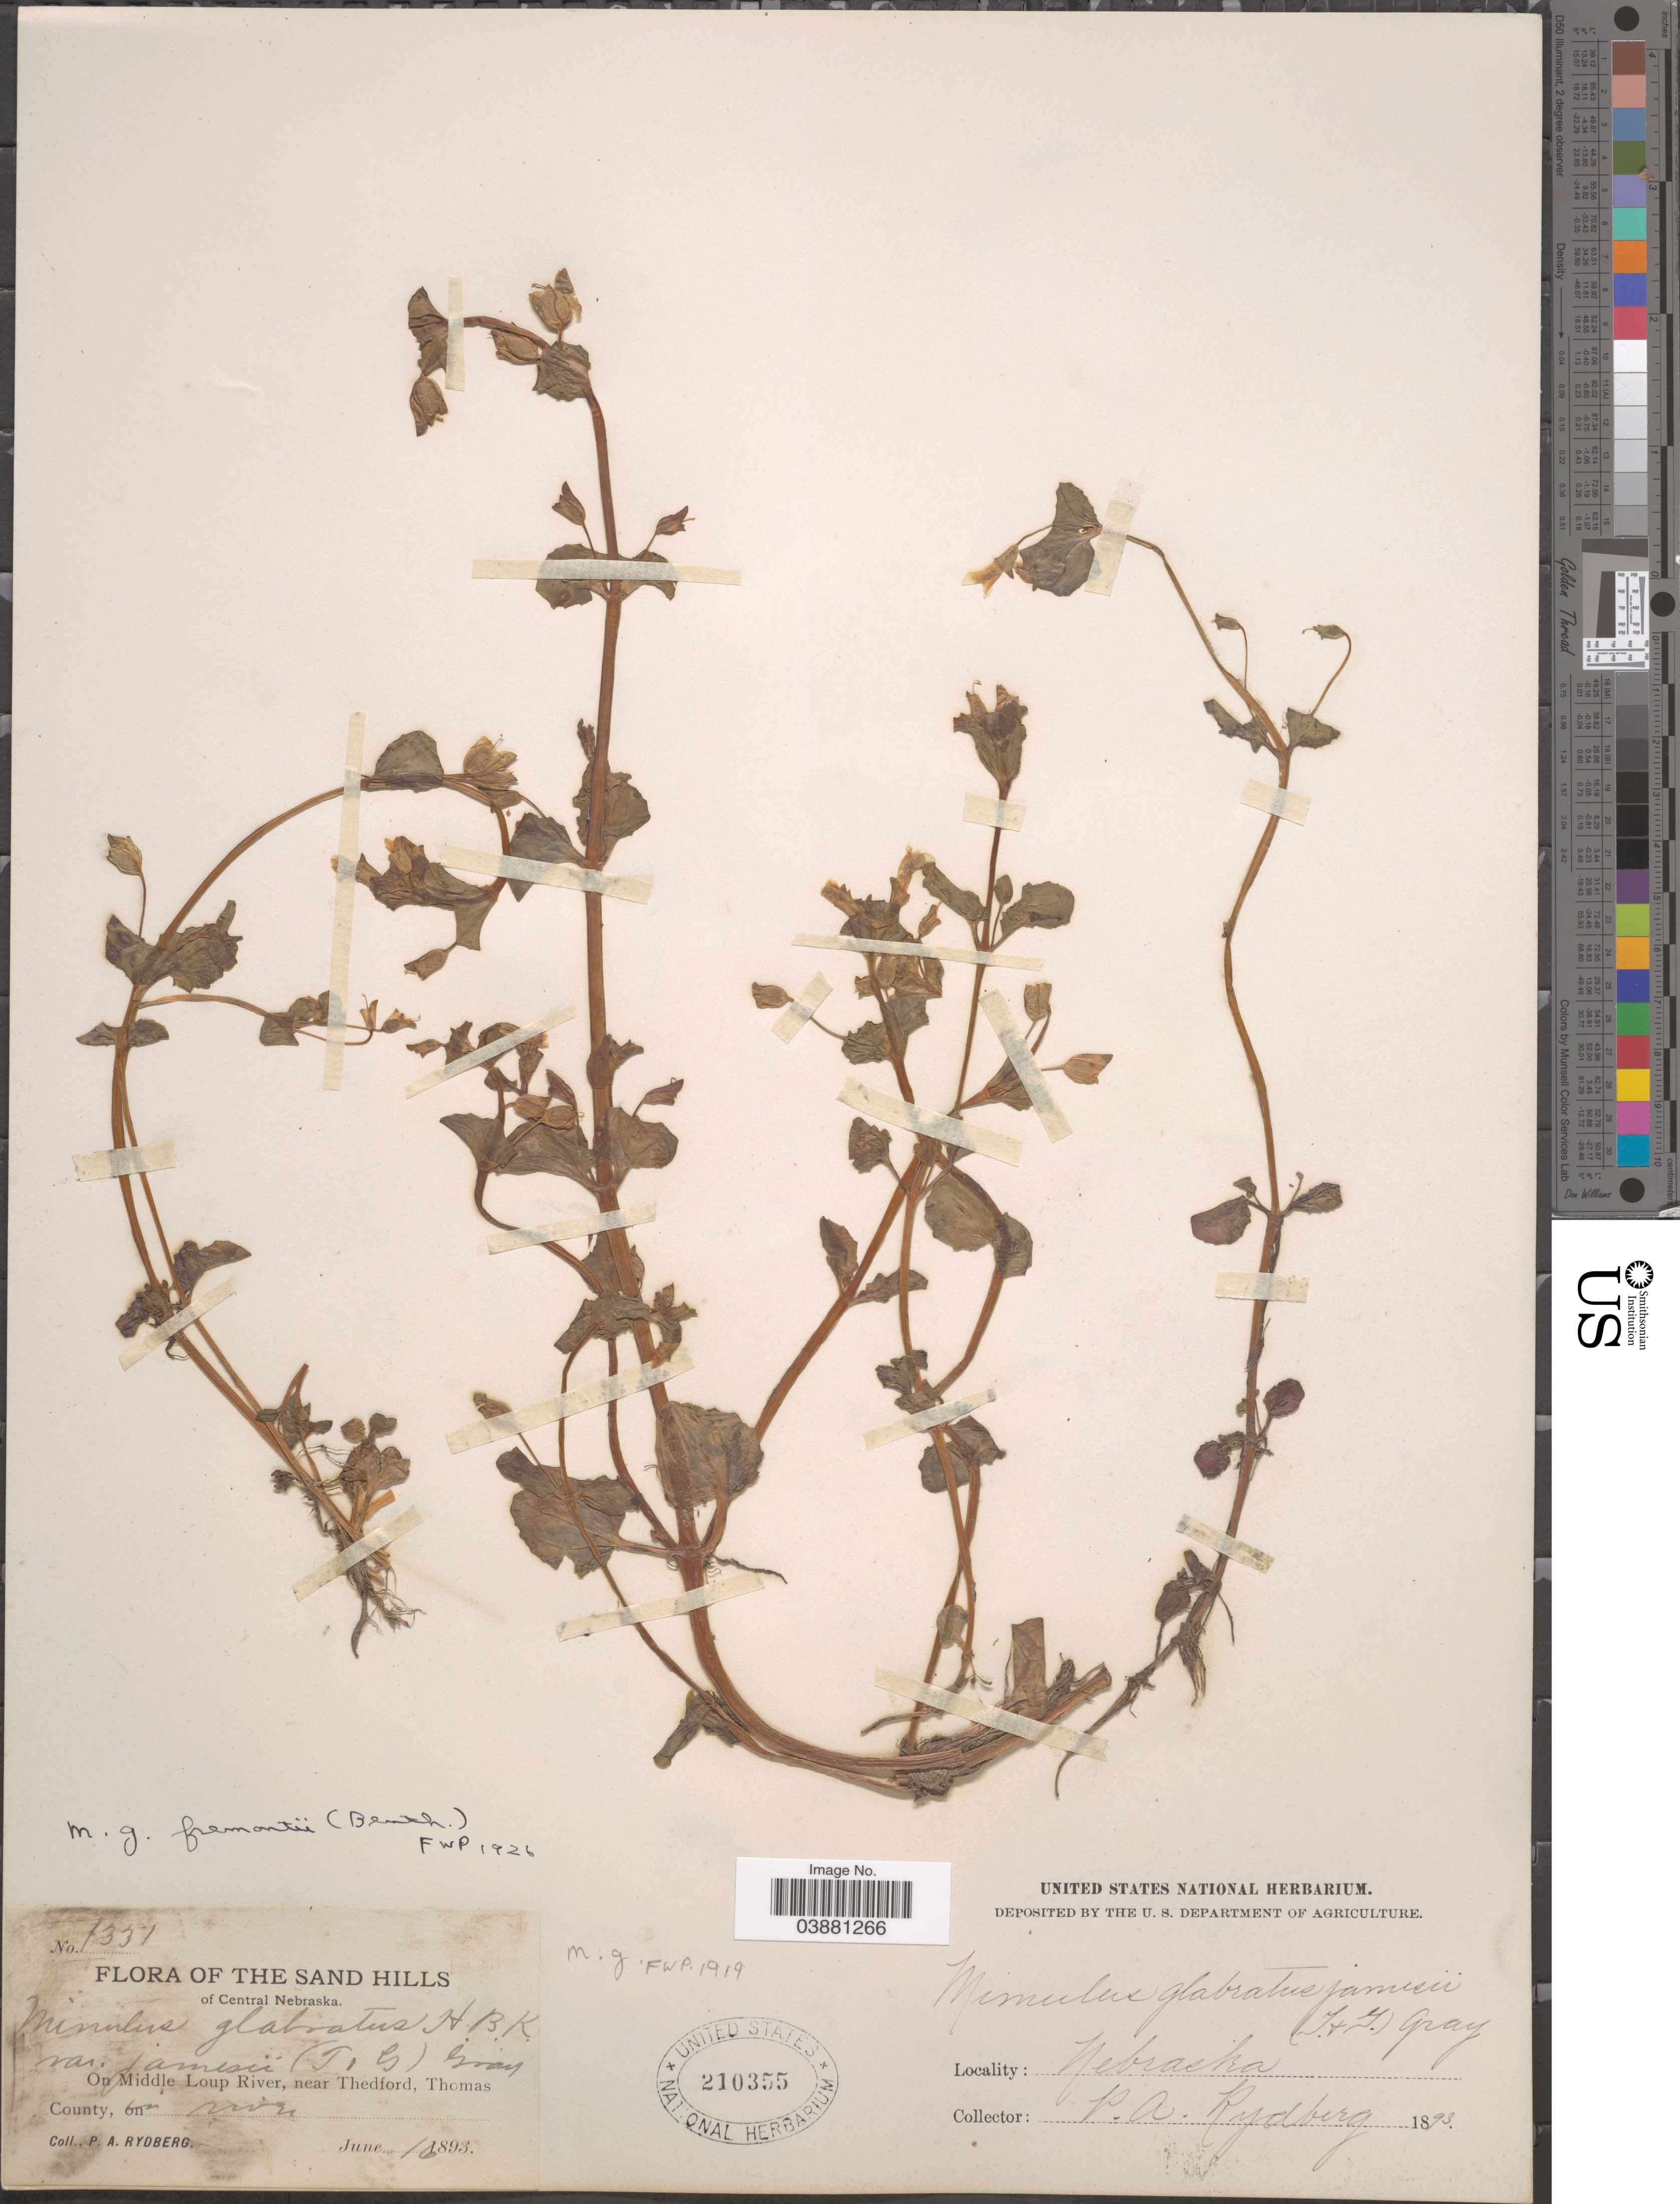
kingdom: Plantae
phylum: Tracheophyta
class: Magnoliopsida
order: Lamiales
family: Phrymaceae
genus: Mimulus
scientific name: Mimulus glabratus var. fremontii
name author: Kunth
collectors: P. A. Rydberg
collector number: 1331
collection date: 1893-06-16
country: United States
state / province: Nebraska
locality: The Sand Hills of Central Nebraska. On Middle Loup River, near Thedford, Thomas County, in river.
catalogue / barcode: US 210355